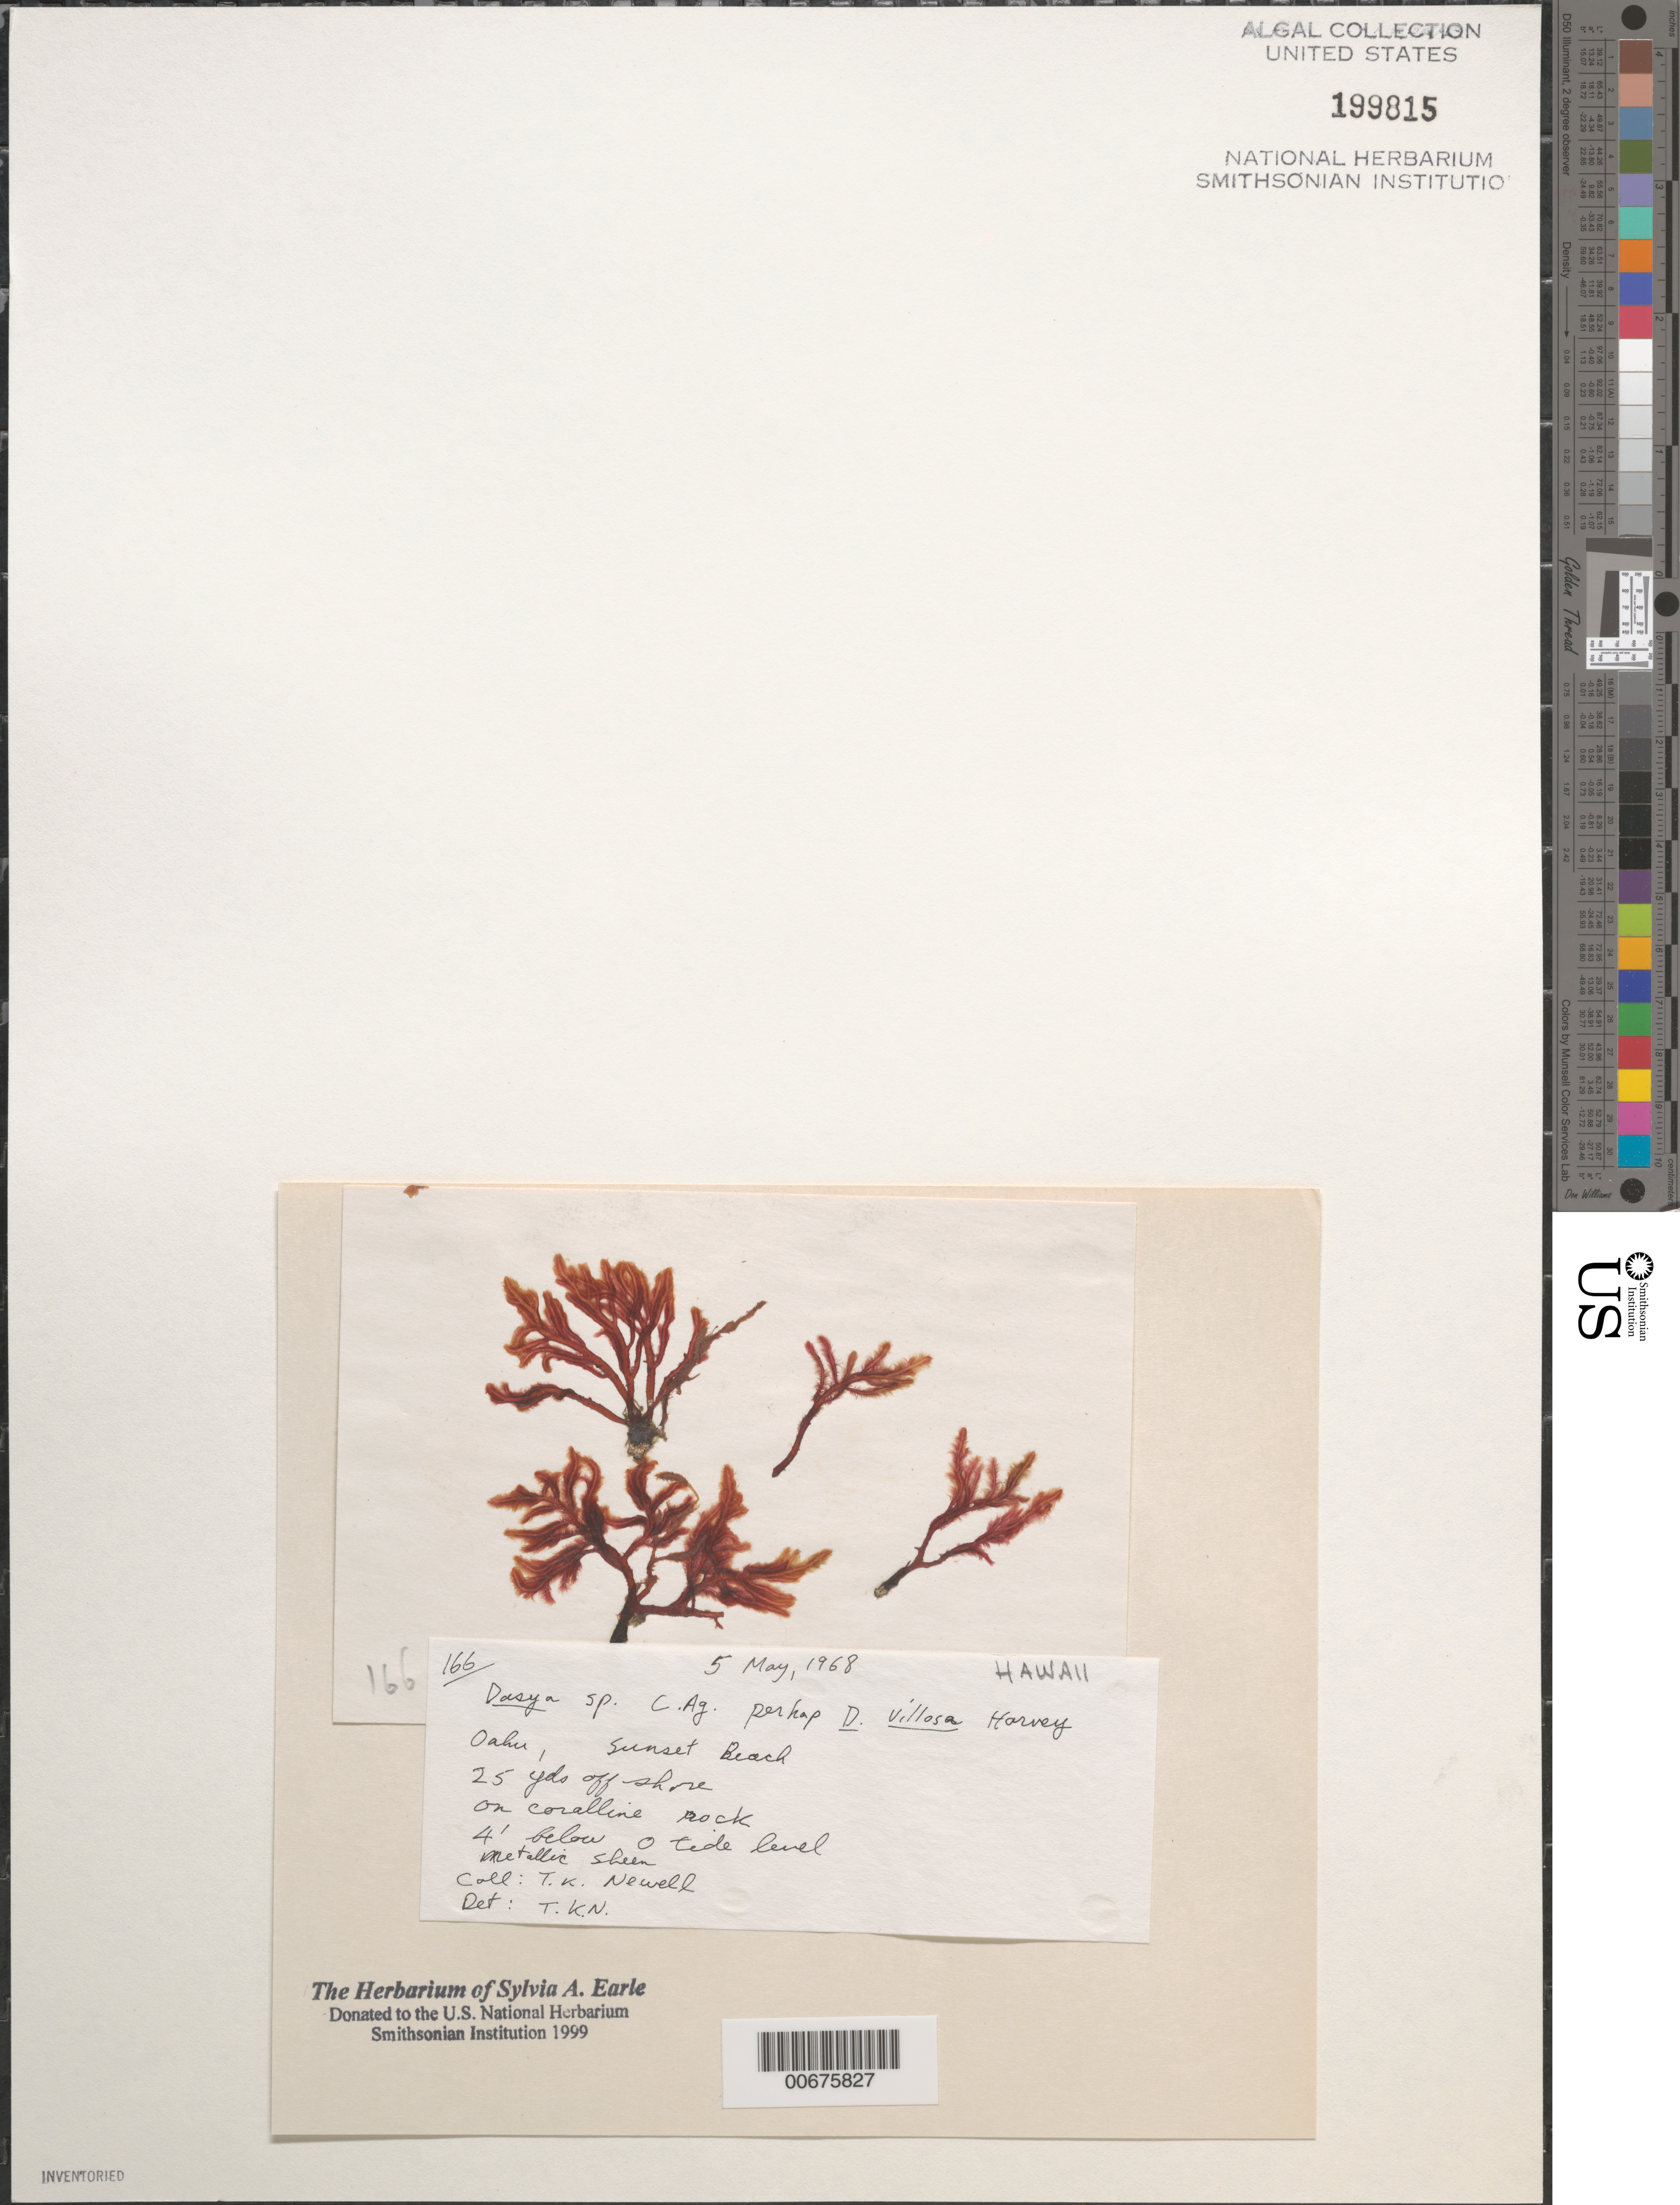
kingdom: Plantae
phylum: Rhodophyta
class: Florideophyceae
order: Ceramiales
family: Dasyaceae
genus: Dasya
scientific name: Dasya sp.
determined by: Newell, Thomas K.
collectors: T. K. Newell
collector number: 166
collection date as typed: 05 May 1968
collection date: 1968-05-05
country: United States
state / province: Hawaii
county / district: Honolulu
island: Oahu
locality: Sunset Beach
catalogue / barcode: US 199815